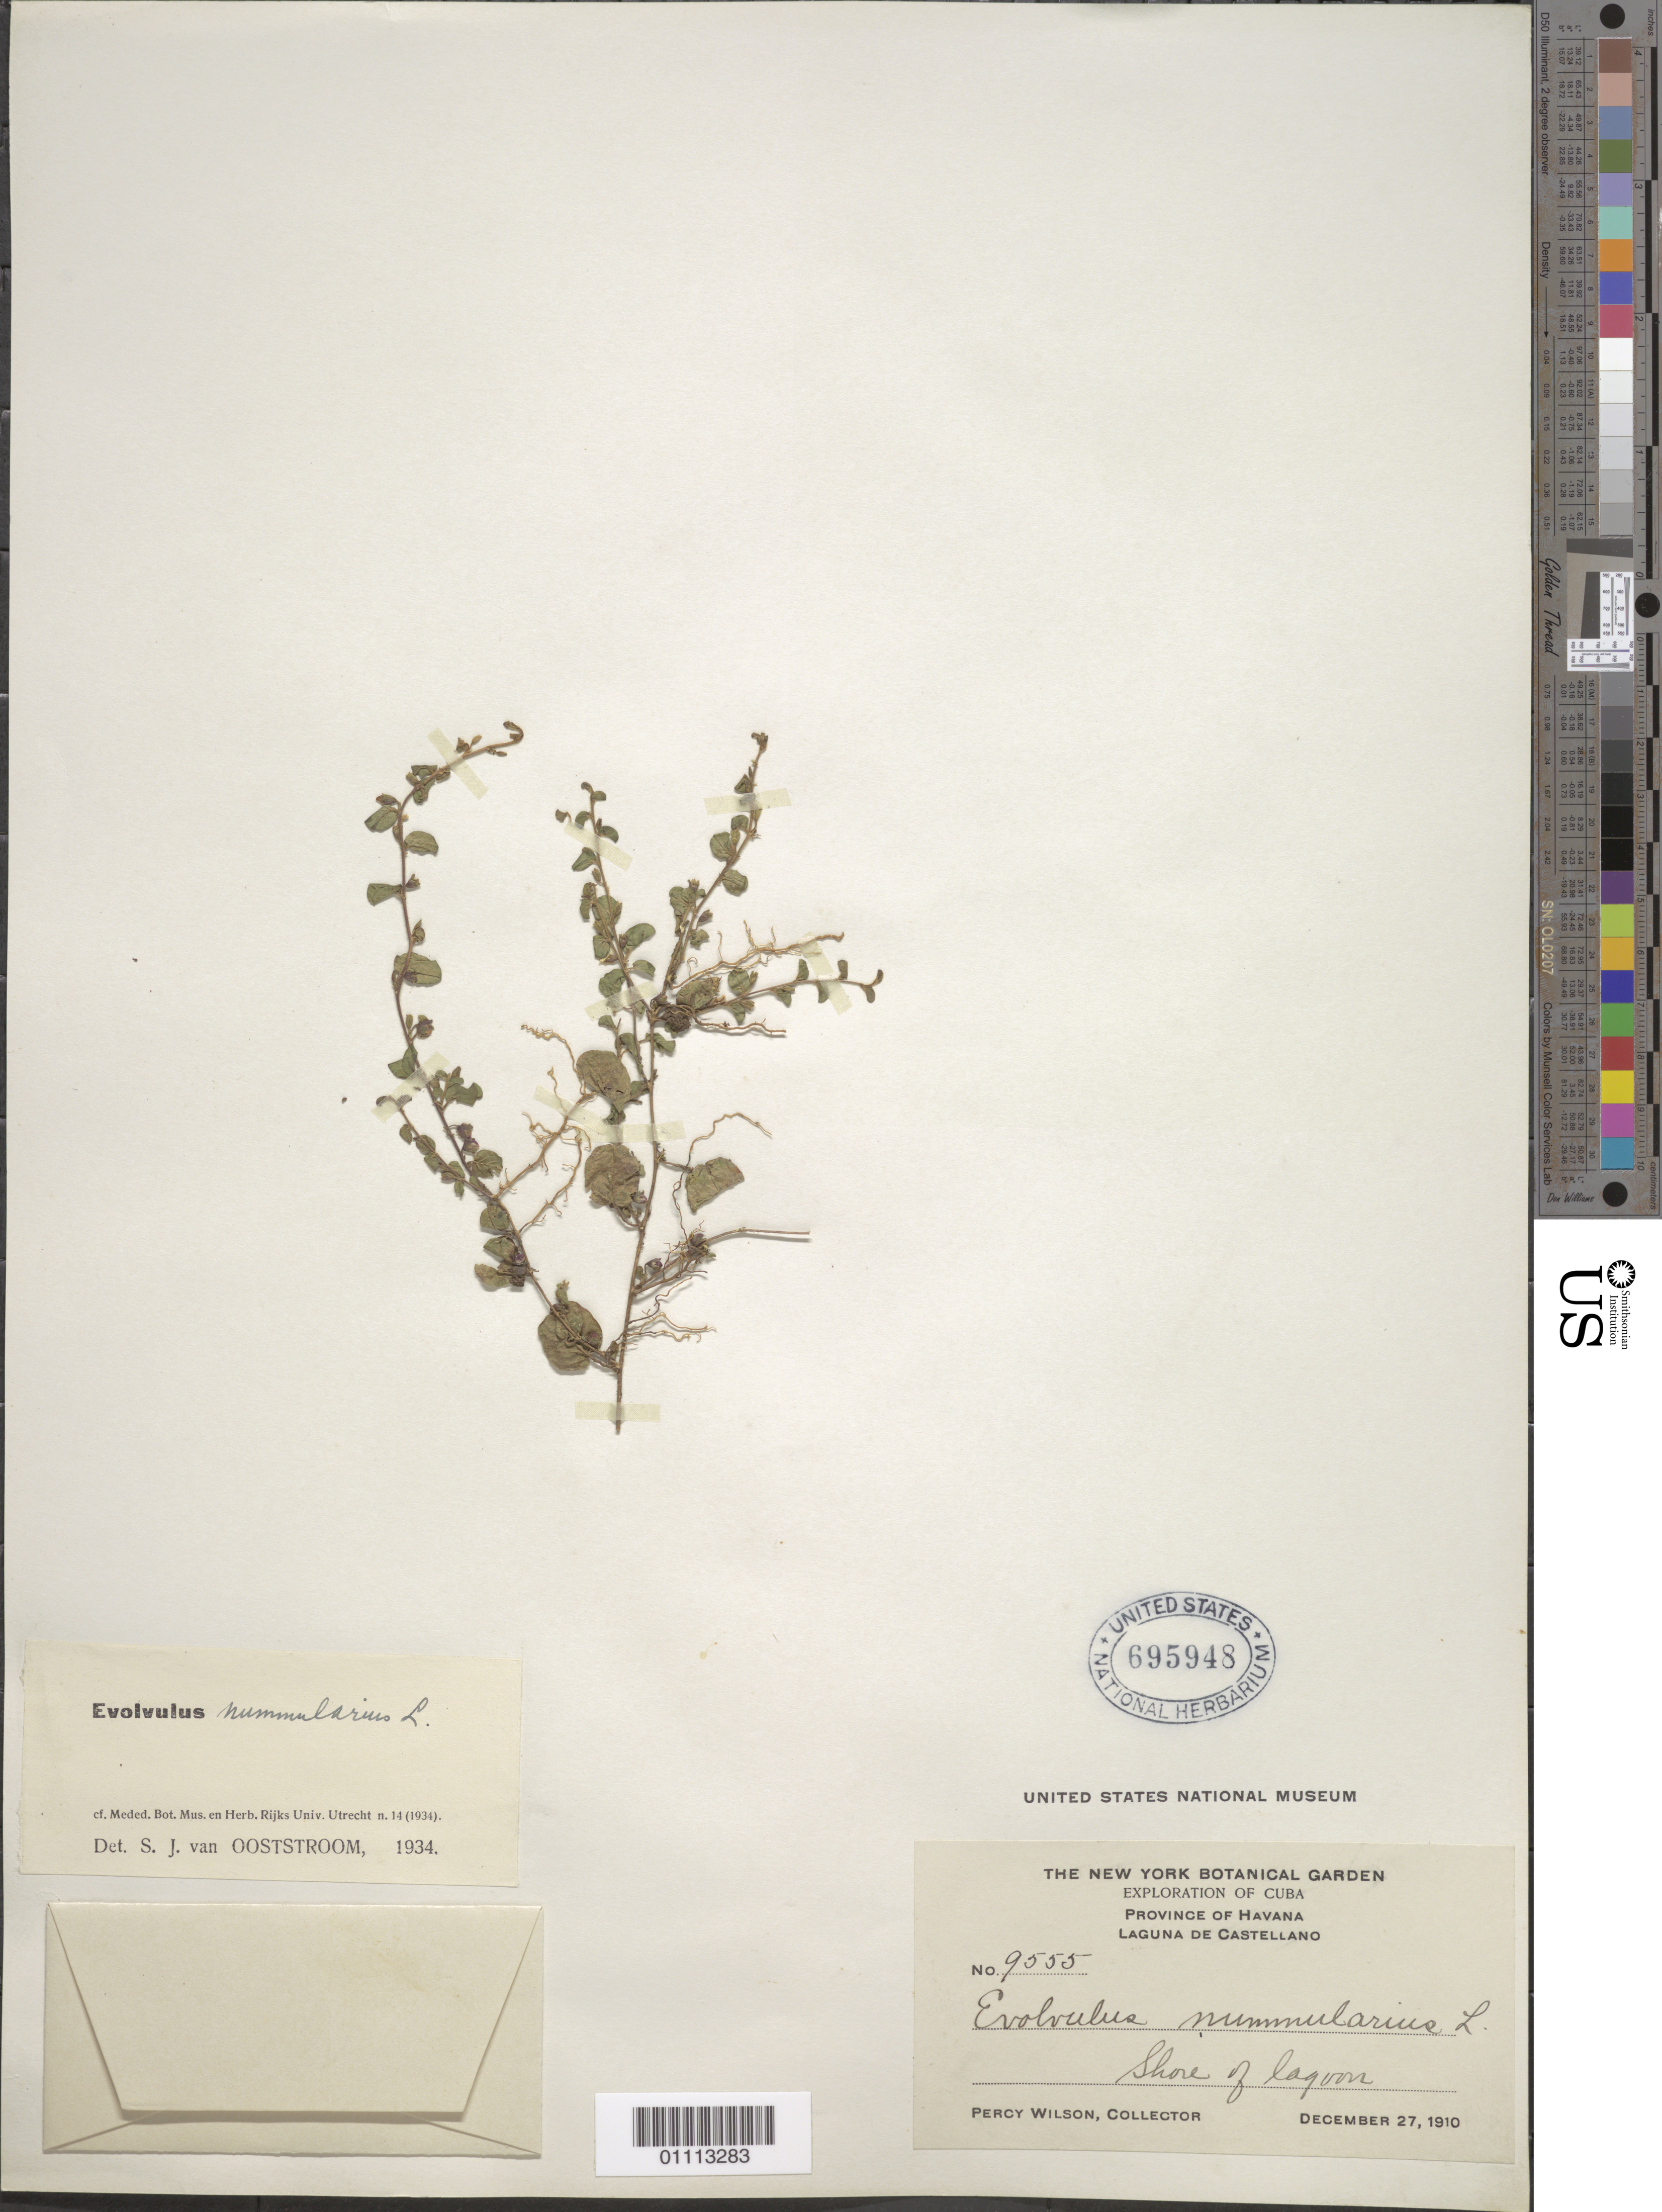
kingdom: Plantae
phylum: Tracheophyta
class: Magnoliopsida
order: Solanales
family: Convolvulaceae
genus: Evolvulus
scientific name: Evolvulus nummularius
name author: (L.) L.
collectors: P. Wilson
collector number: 9555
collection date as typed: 27 Dec 1910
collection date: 1910-12-27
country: Cuba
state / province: La Habana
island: Cuba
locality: Laguna de Castellano Shore of lagoon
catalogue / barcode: US 695948